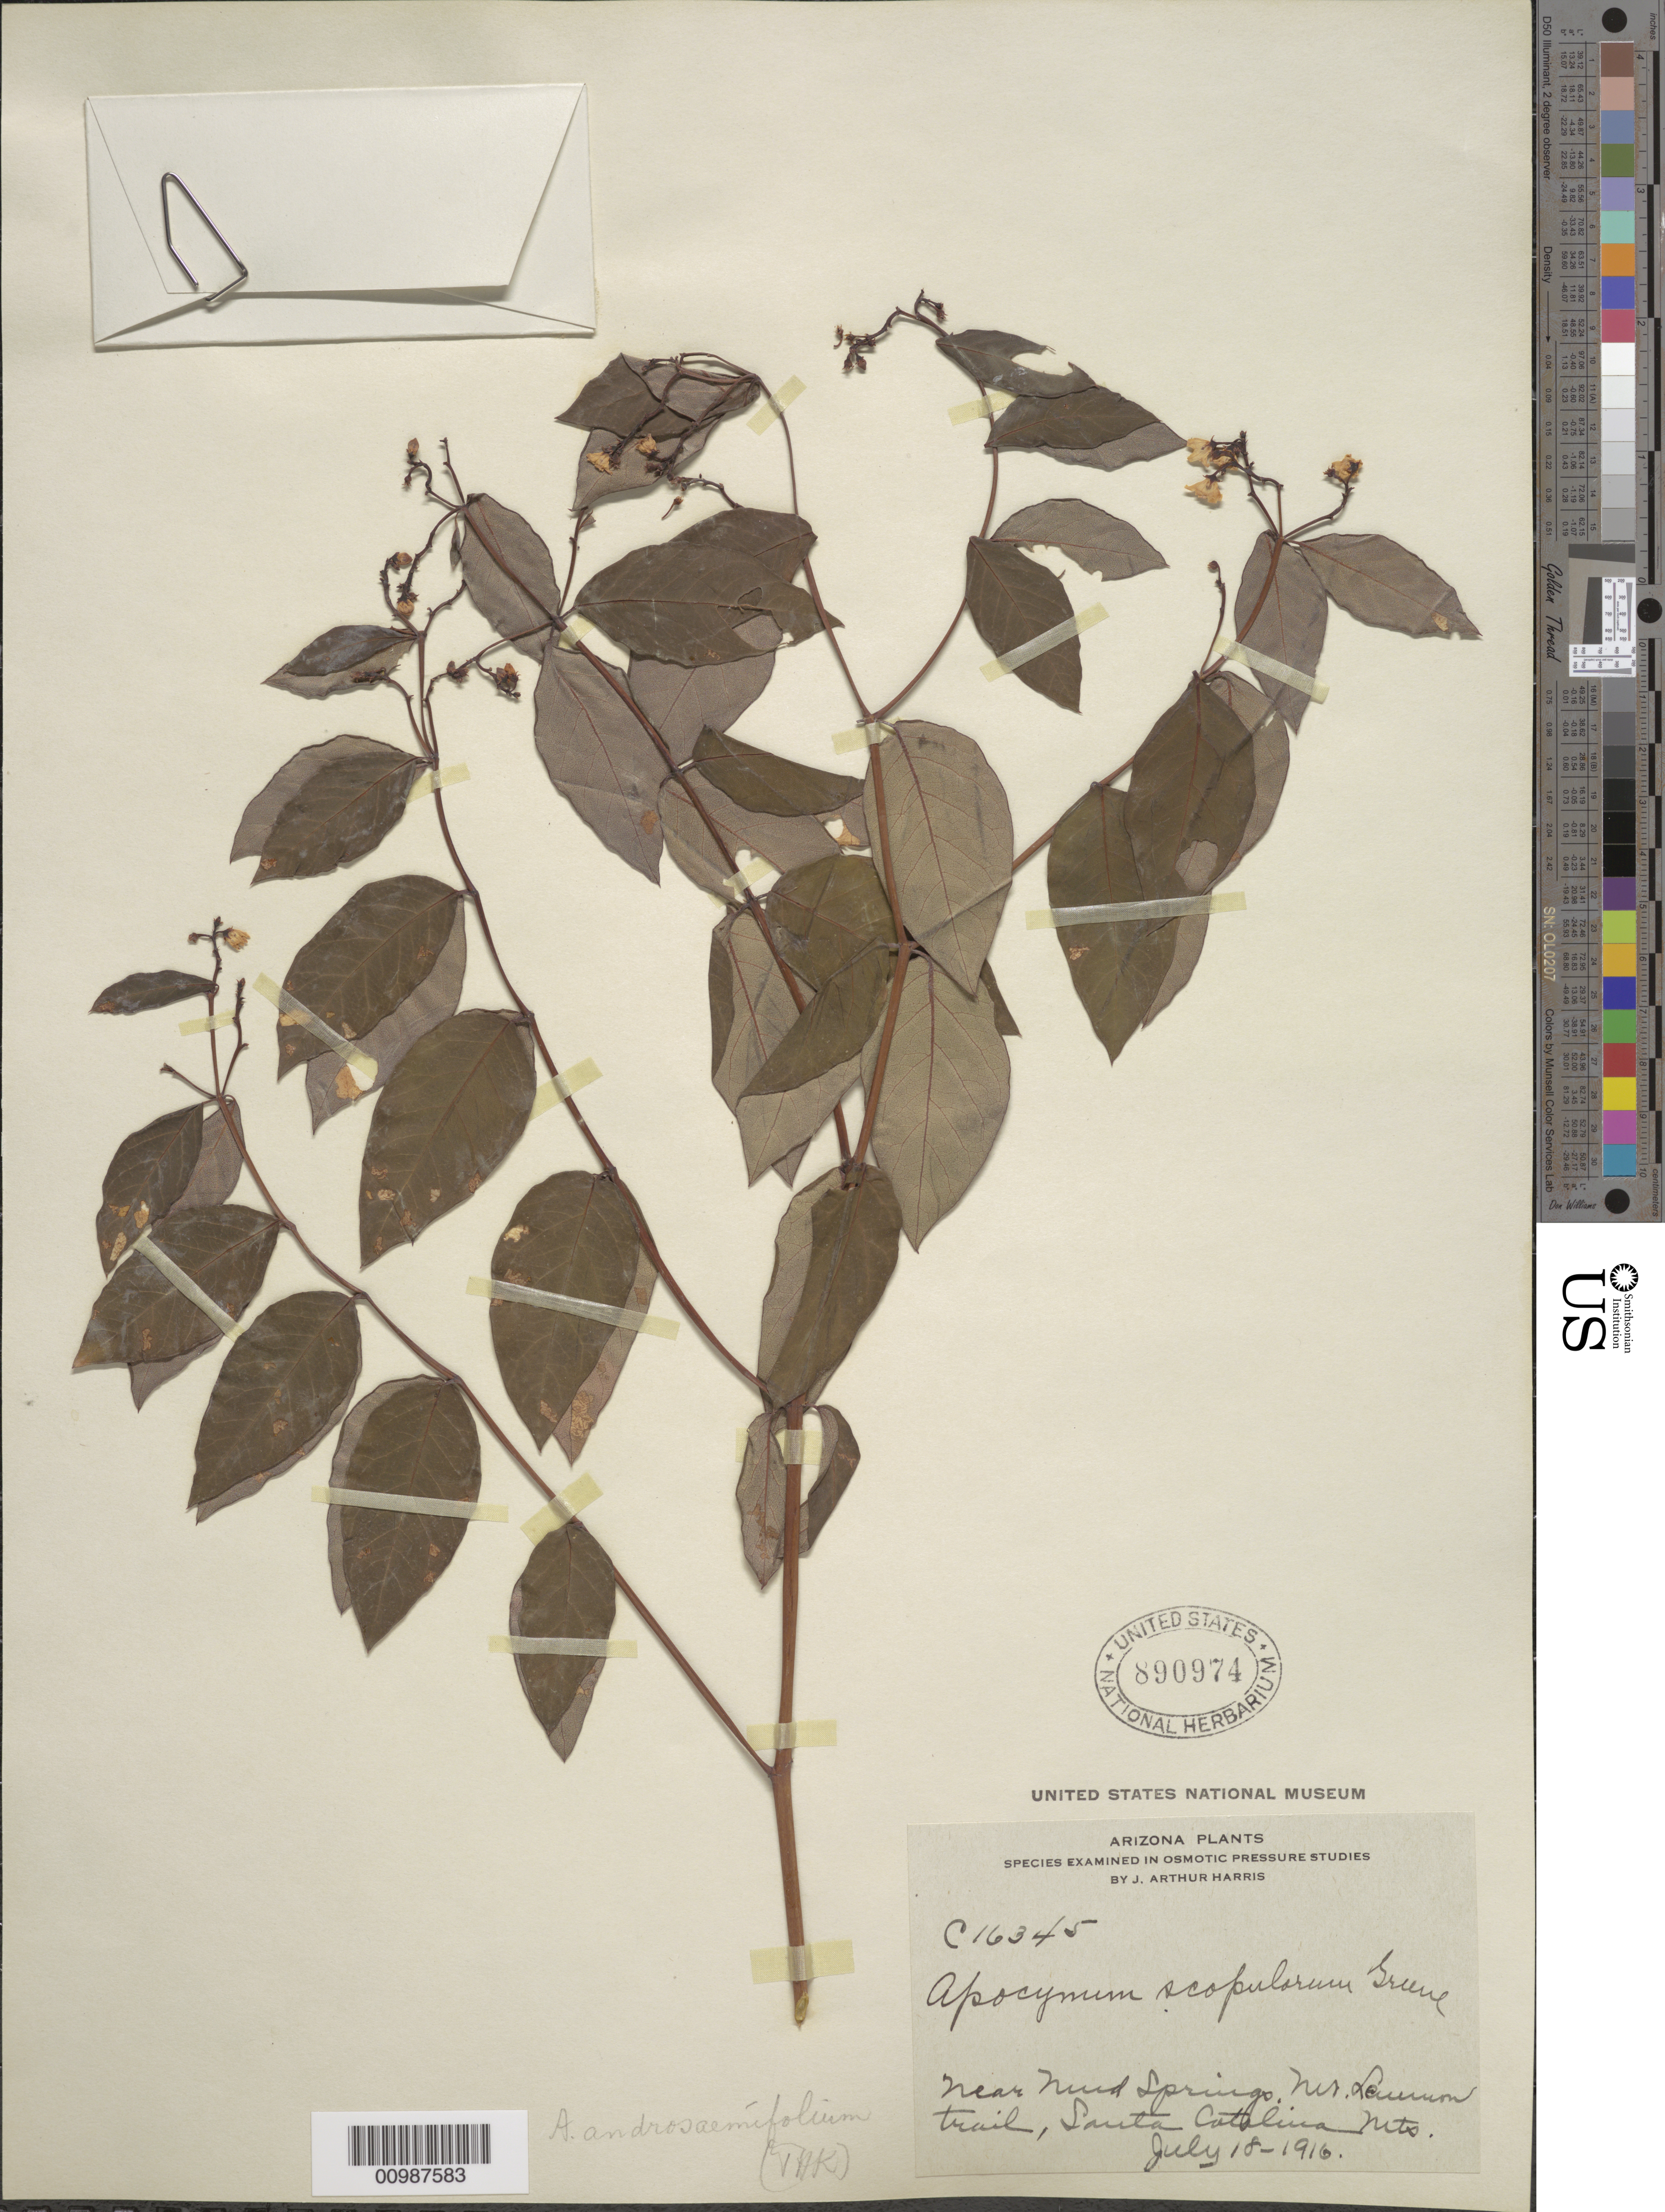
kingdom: Plantae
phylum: Tracheophyta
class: Magnoliopsida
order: Gentianales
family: Apocynaceae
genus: Apocynum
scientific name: Apocynum androsaemifolium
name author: L.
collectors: J. A. Harris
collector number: C16345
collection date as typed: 18 Jul 1916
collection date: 1916-07-18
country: United States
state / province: Arizona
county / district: Pima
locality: Near Mud Springs; Santa Catalina Mountains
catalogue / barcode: US 890974